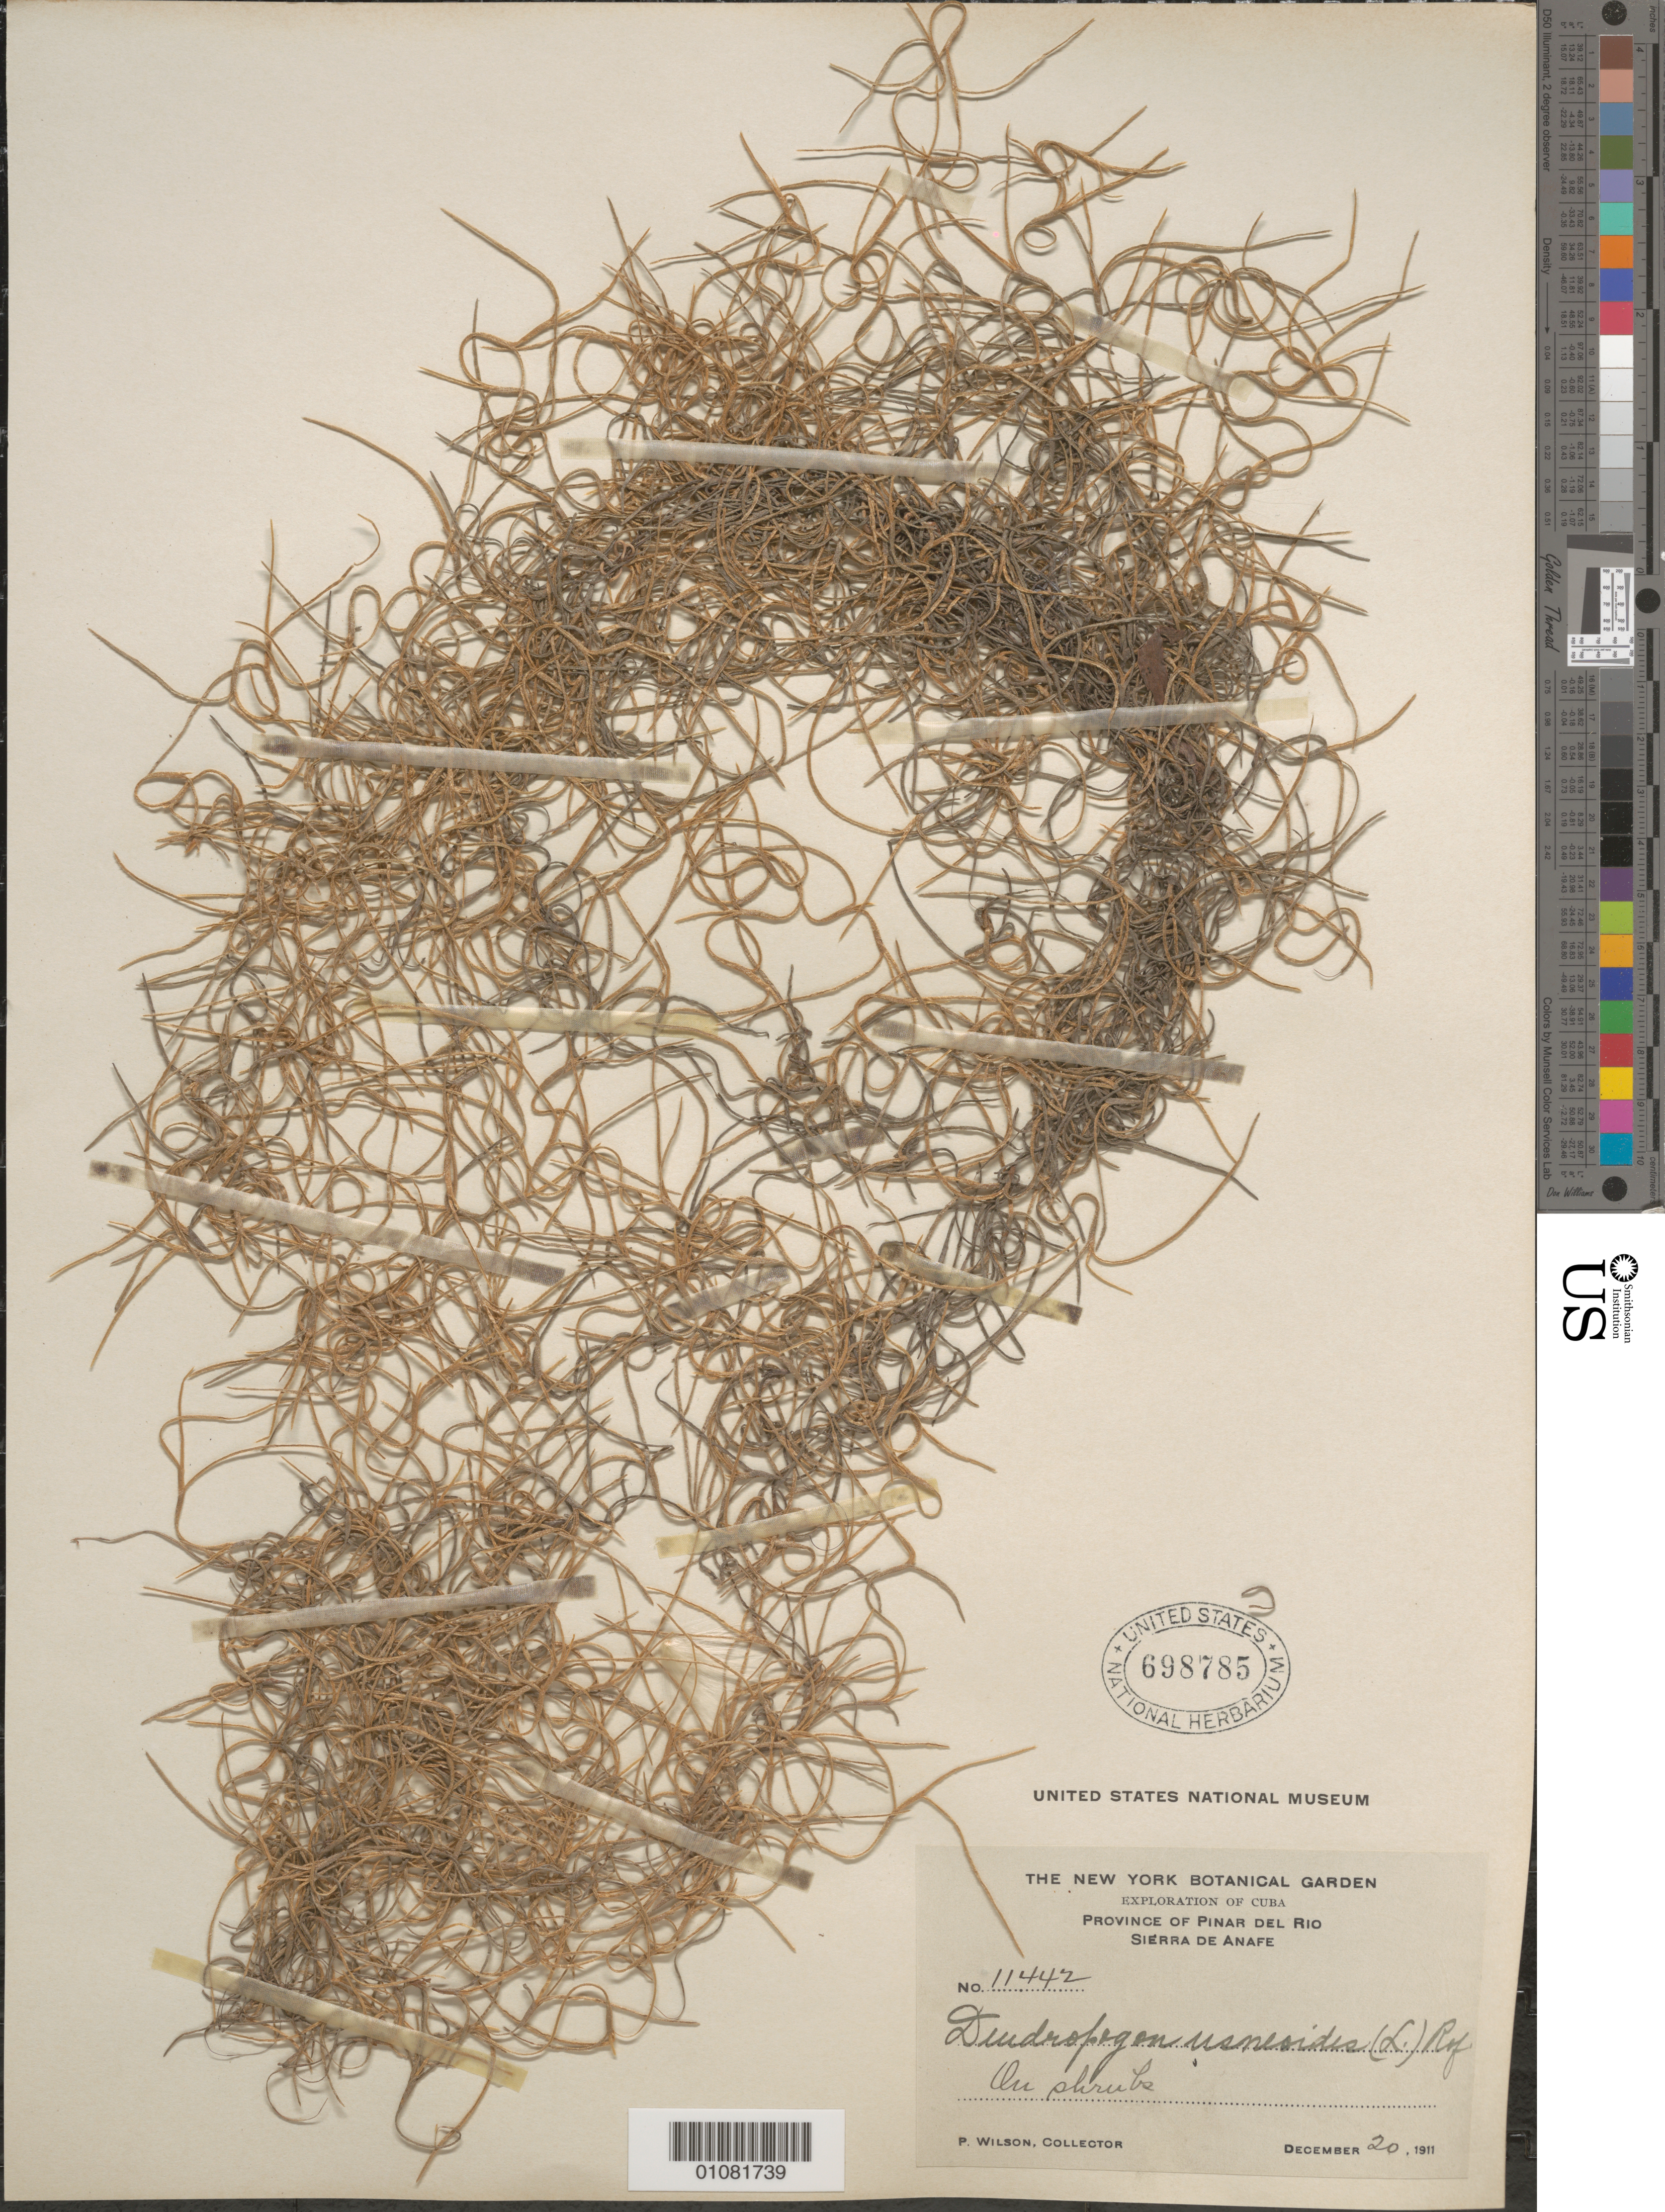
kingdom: Plantae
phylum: Tracheophyta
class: Liliopsida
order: Poales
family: Bromeliaceae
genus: Tillandsia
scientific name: Tillandsia usneoides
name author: (L.) L.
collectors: P. Wilson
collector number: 11442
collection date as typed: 20 Dec 1911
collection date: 1911-12-20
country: Cuba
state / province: Pinar del Rio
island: Cuba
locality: Sierra de Anafe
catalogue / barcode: US 698785